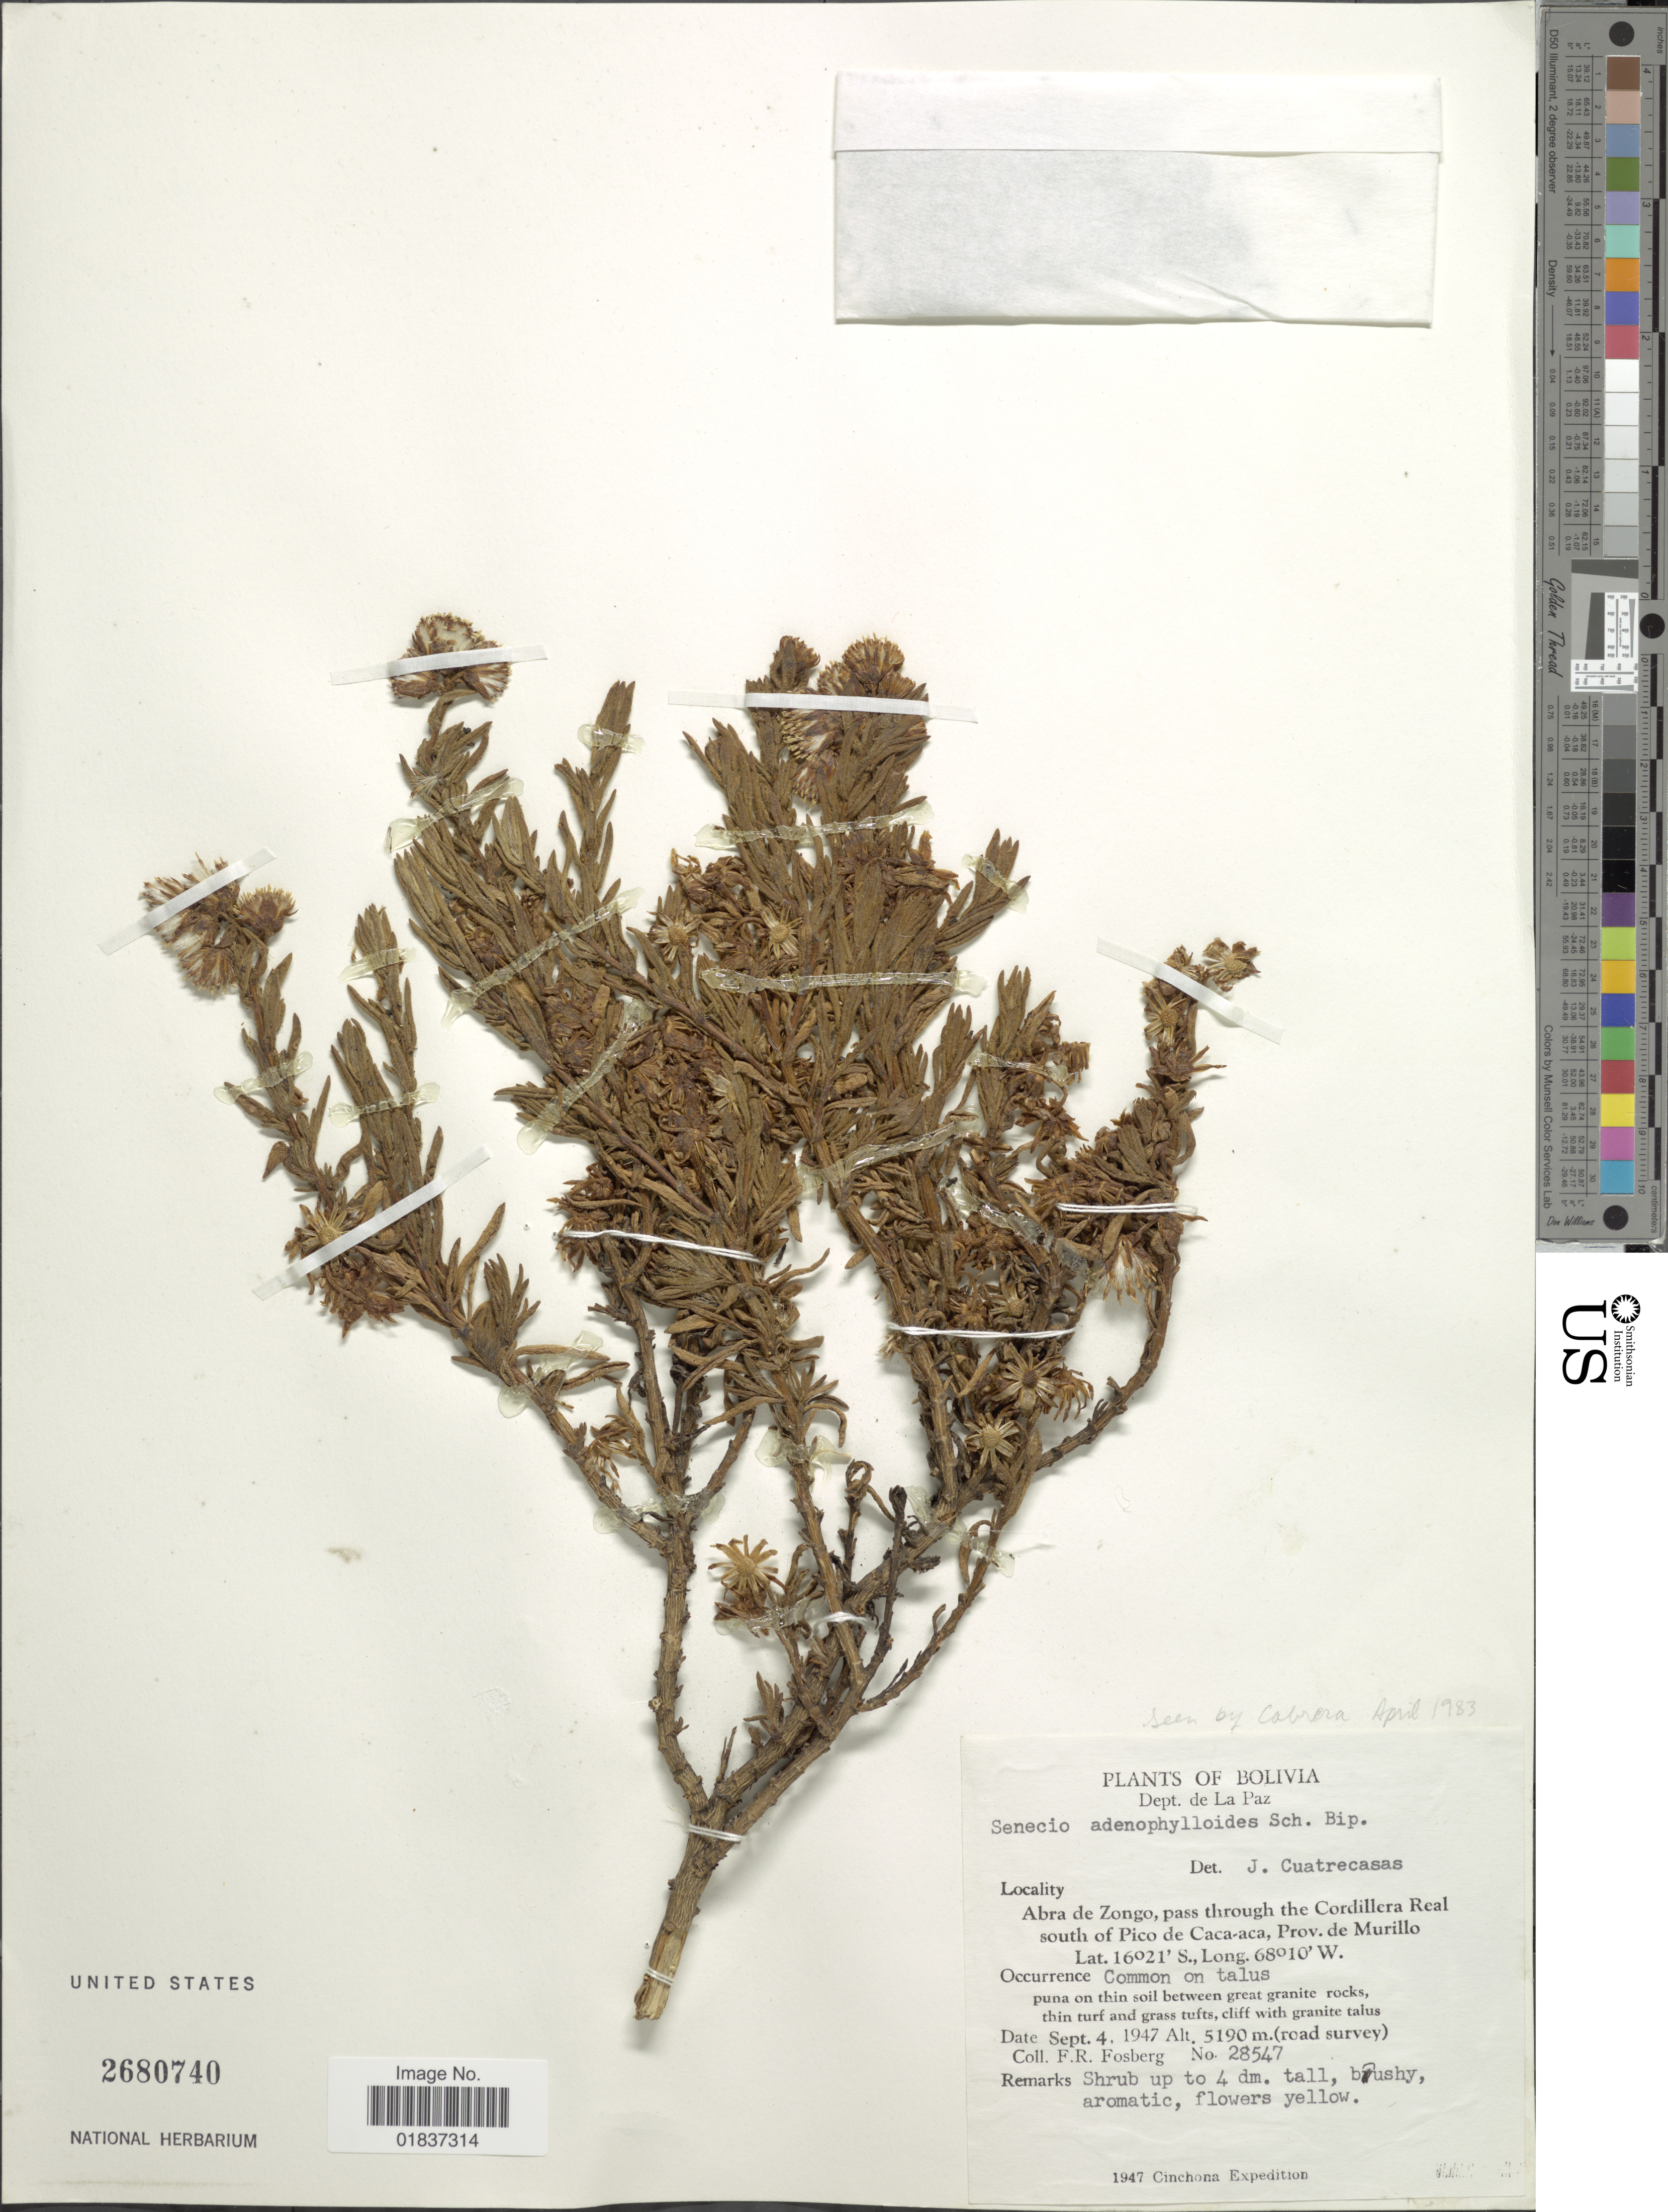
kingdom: Plantae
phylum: Tracheophyta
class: Magnoliopsida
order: Asterales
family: Asteraceae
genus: Senecio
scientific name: Senecio rufescens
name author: DC.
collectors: F. R. Fosberg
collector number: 28547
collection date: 1947-09-04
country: Bolivia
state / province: La Paz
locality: Dept. de La Paz. Abra de Zongo, pass through the Cordillera Real south of Pico de Caca-aca, prov. de Murillo.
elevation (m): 5190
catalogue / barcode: US 2680740